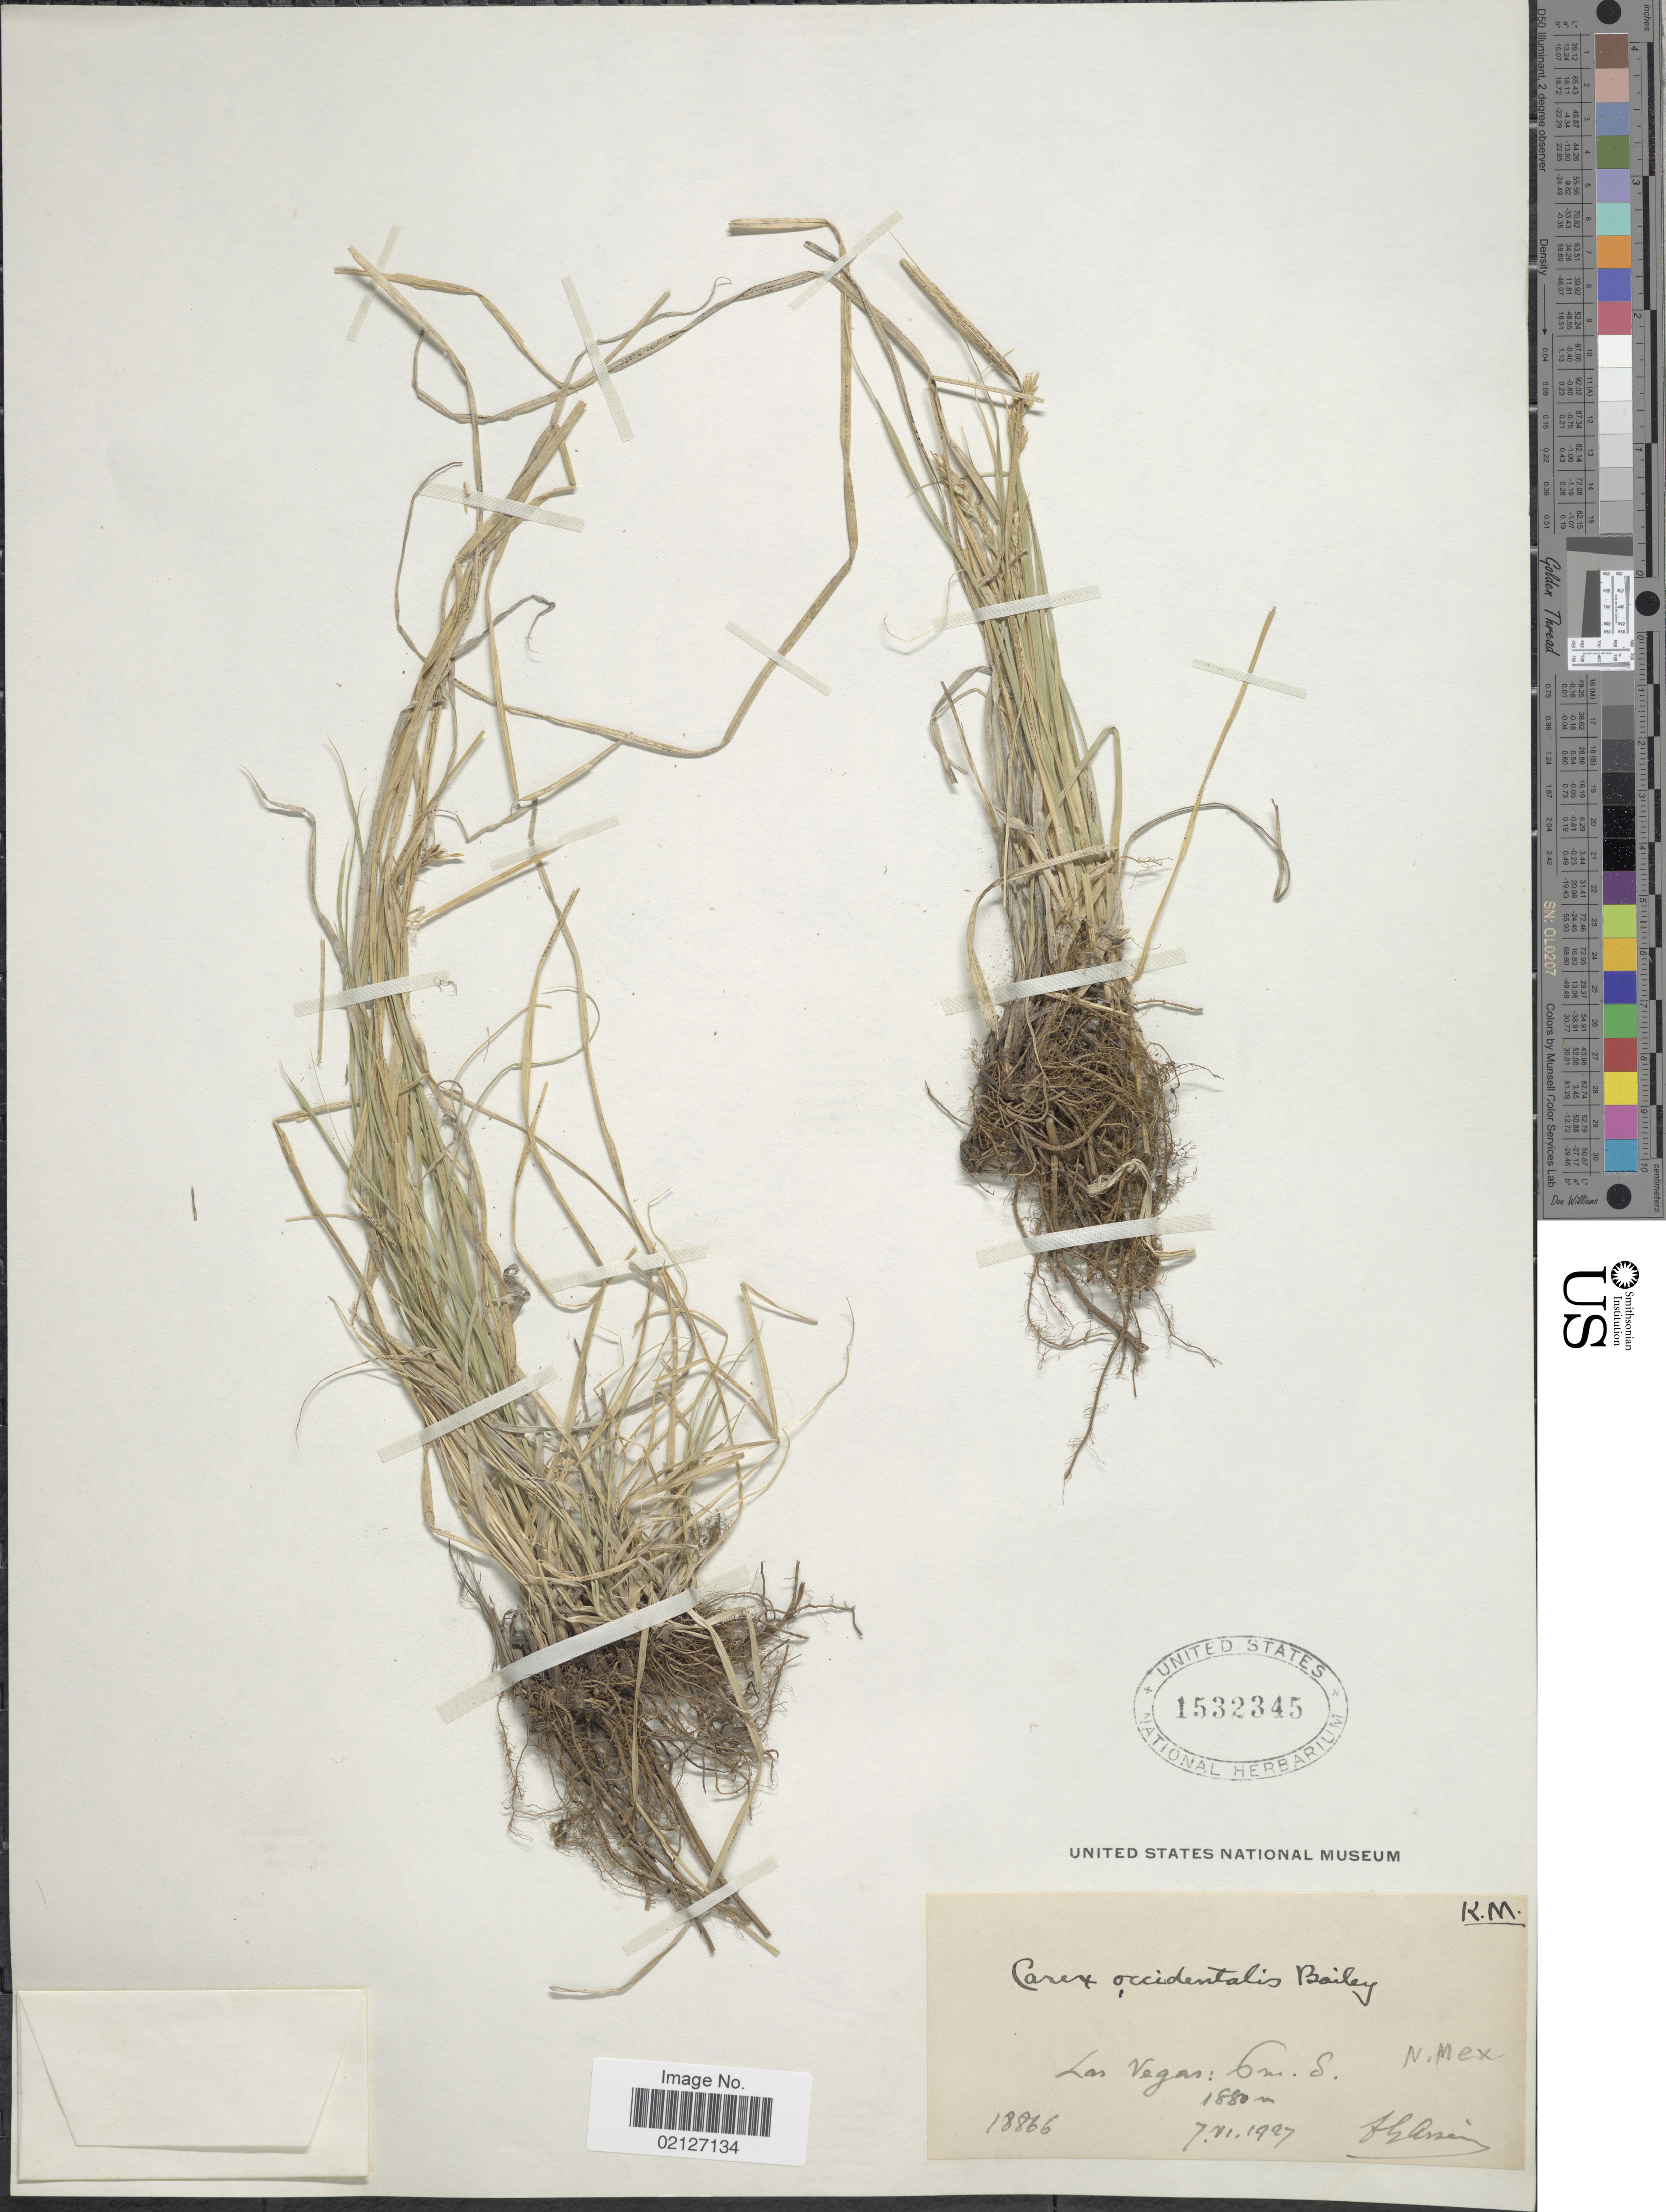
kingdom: Plantae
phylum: Tracheophyta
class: Liliopsida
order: Poales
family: Cyperaceae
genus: Carex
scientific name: Carex occidentalis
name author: L.H. Bailey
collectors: Bro. G. Arsène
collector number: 18866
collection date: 1927-06-07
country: United States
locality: Las Vegas: 6 mi. S.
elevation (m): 1880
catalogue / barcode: US 1532345